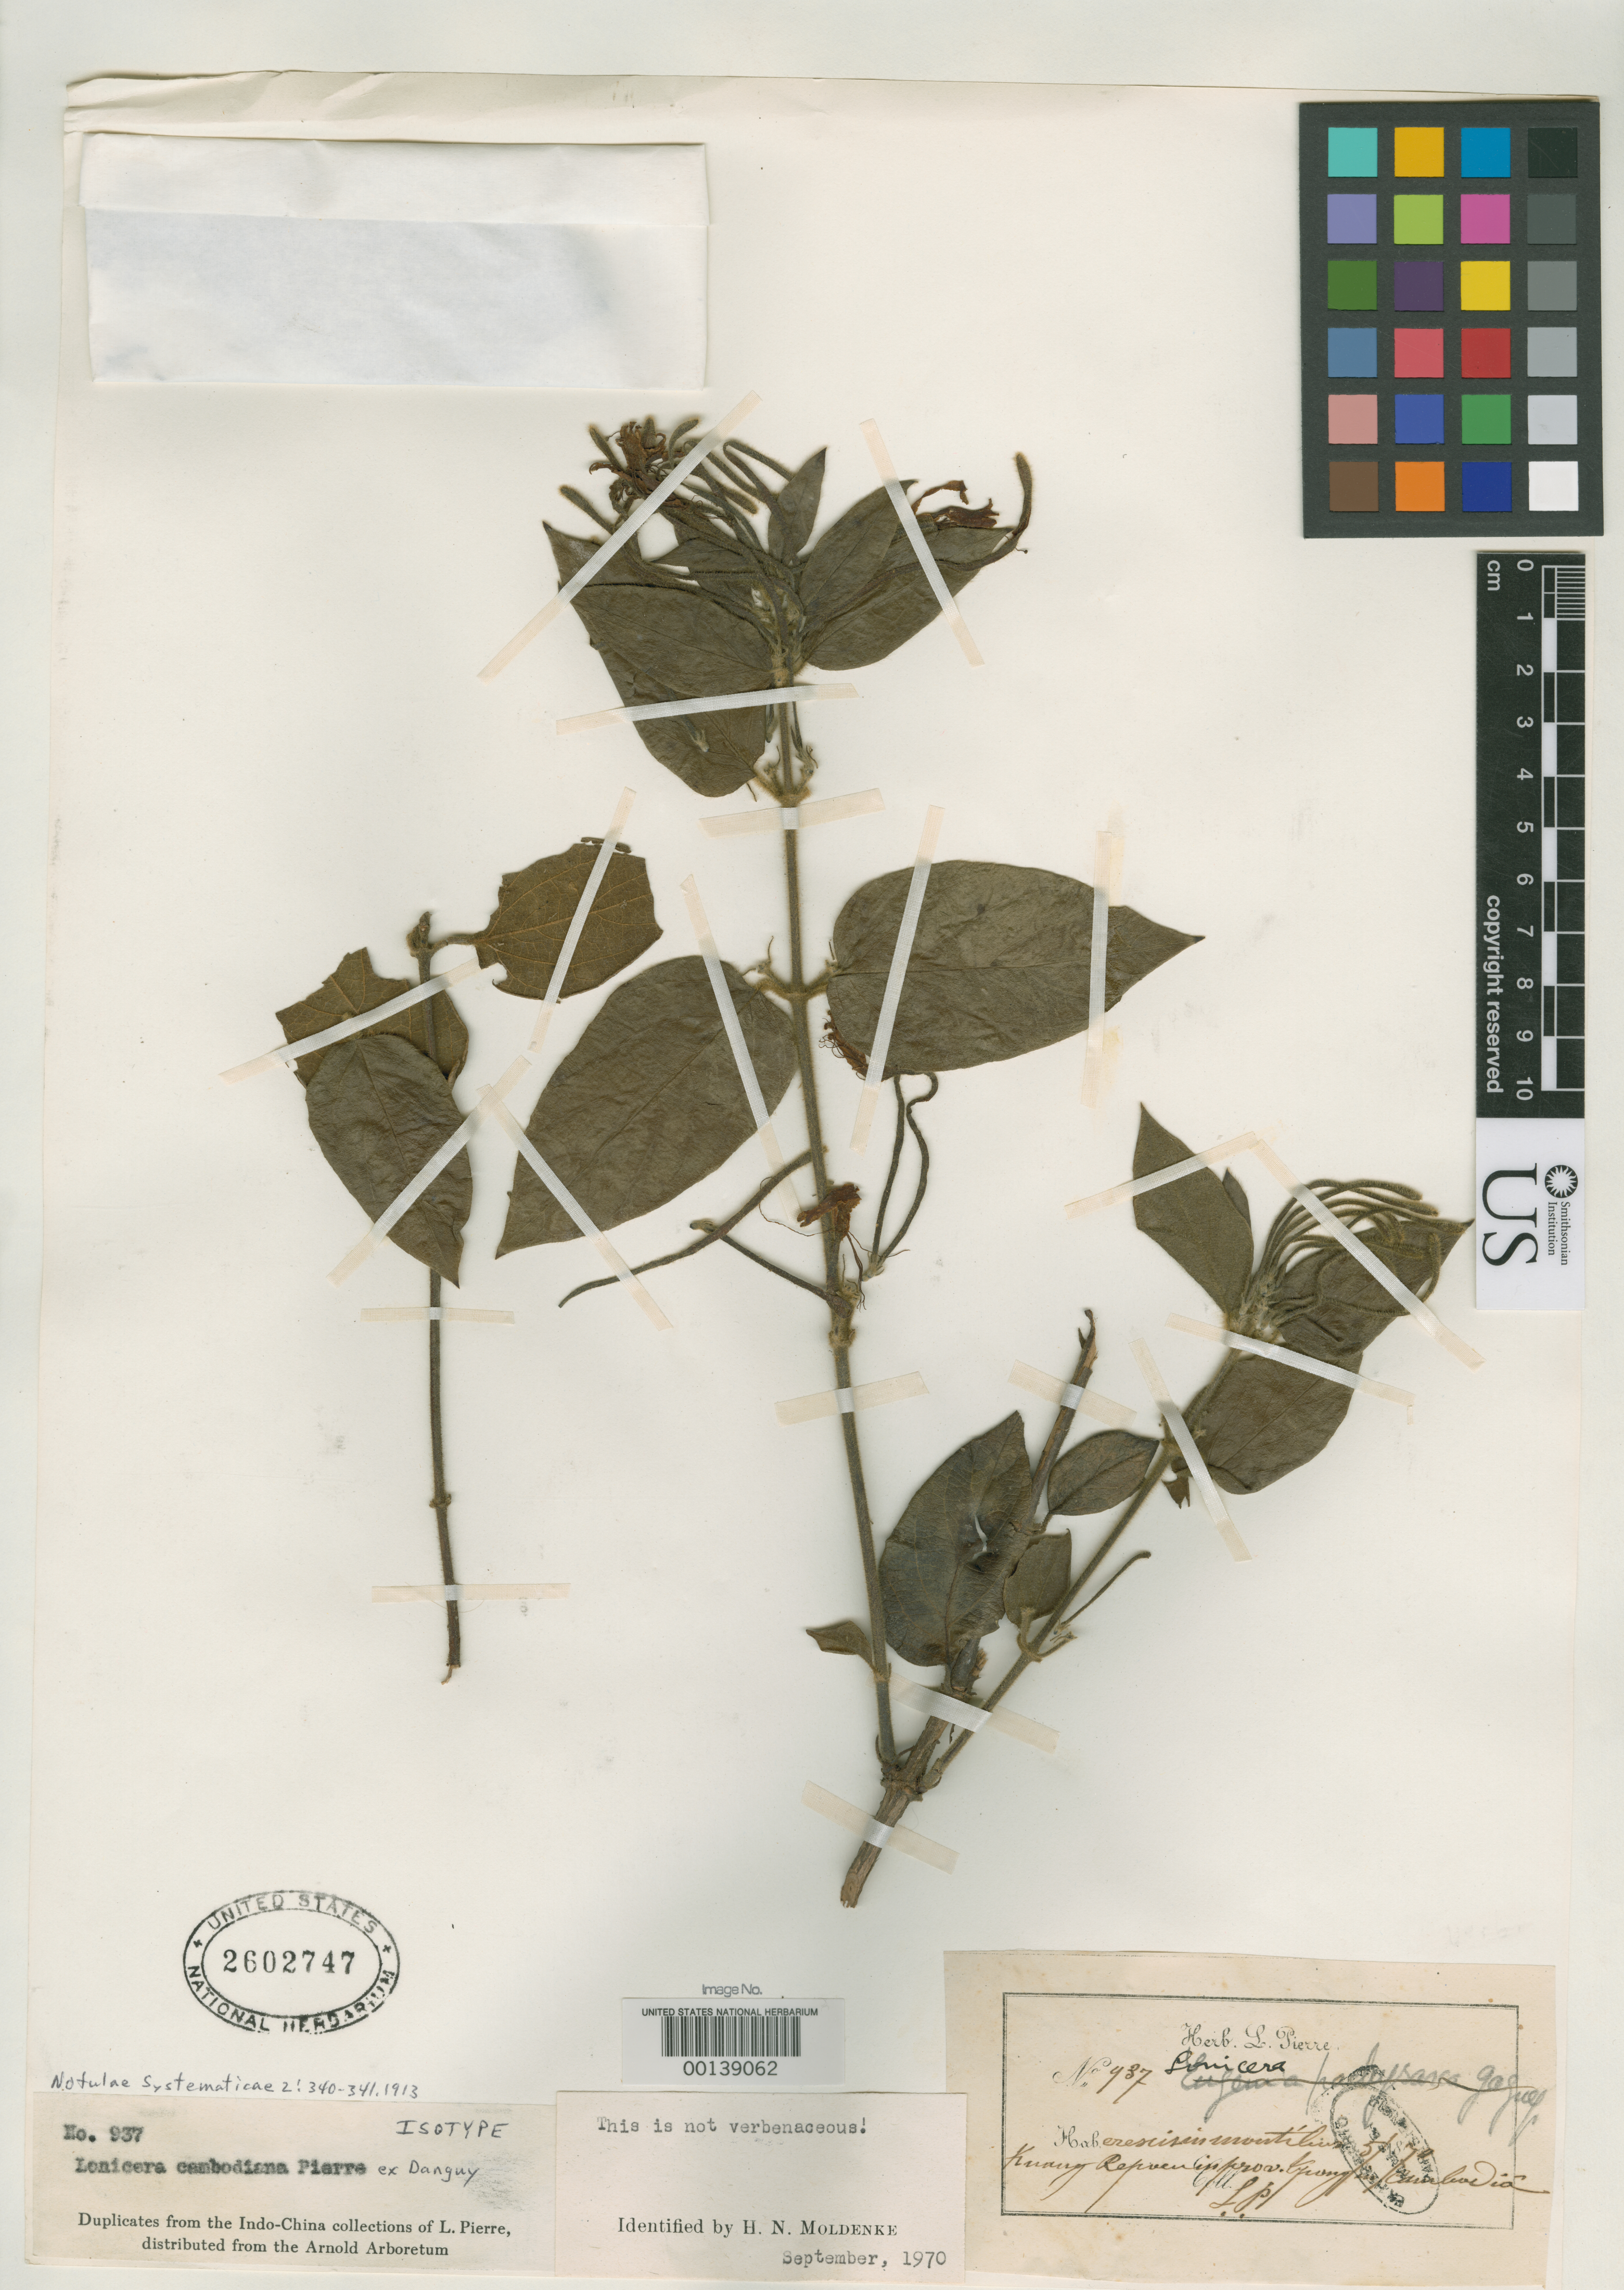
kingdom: Plantae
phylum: Tracheophyta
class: Magnoliopsida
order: Dipsacales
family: Caprifoliaceae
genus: Lonicera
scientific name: Lonicera cambodiana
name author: Pierre ex Danguy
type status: Isotype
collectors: J. Pierre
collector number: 937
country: Cambodia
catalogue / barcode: US 2602742